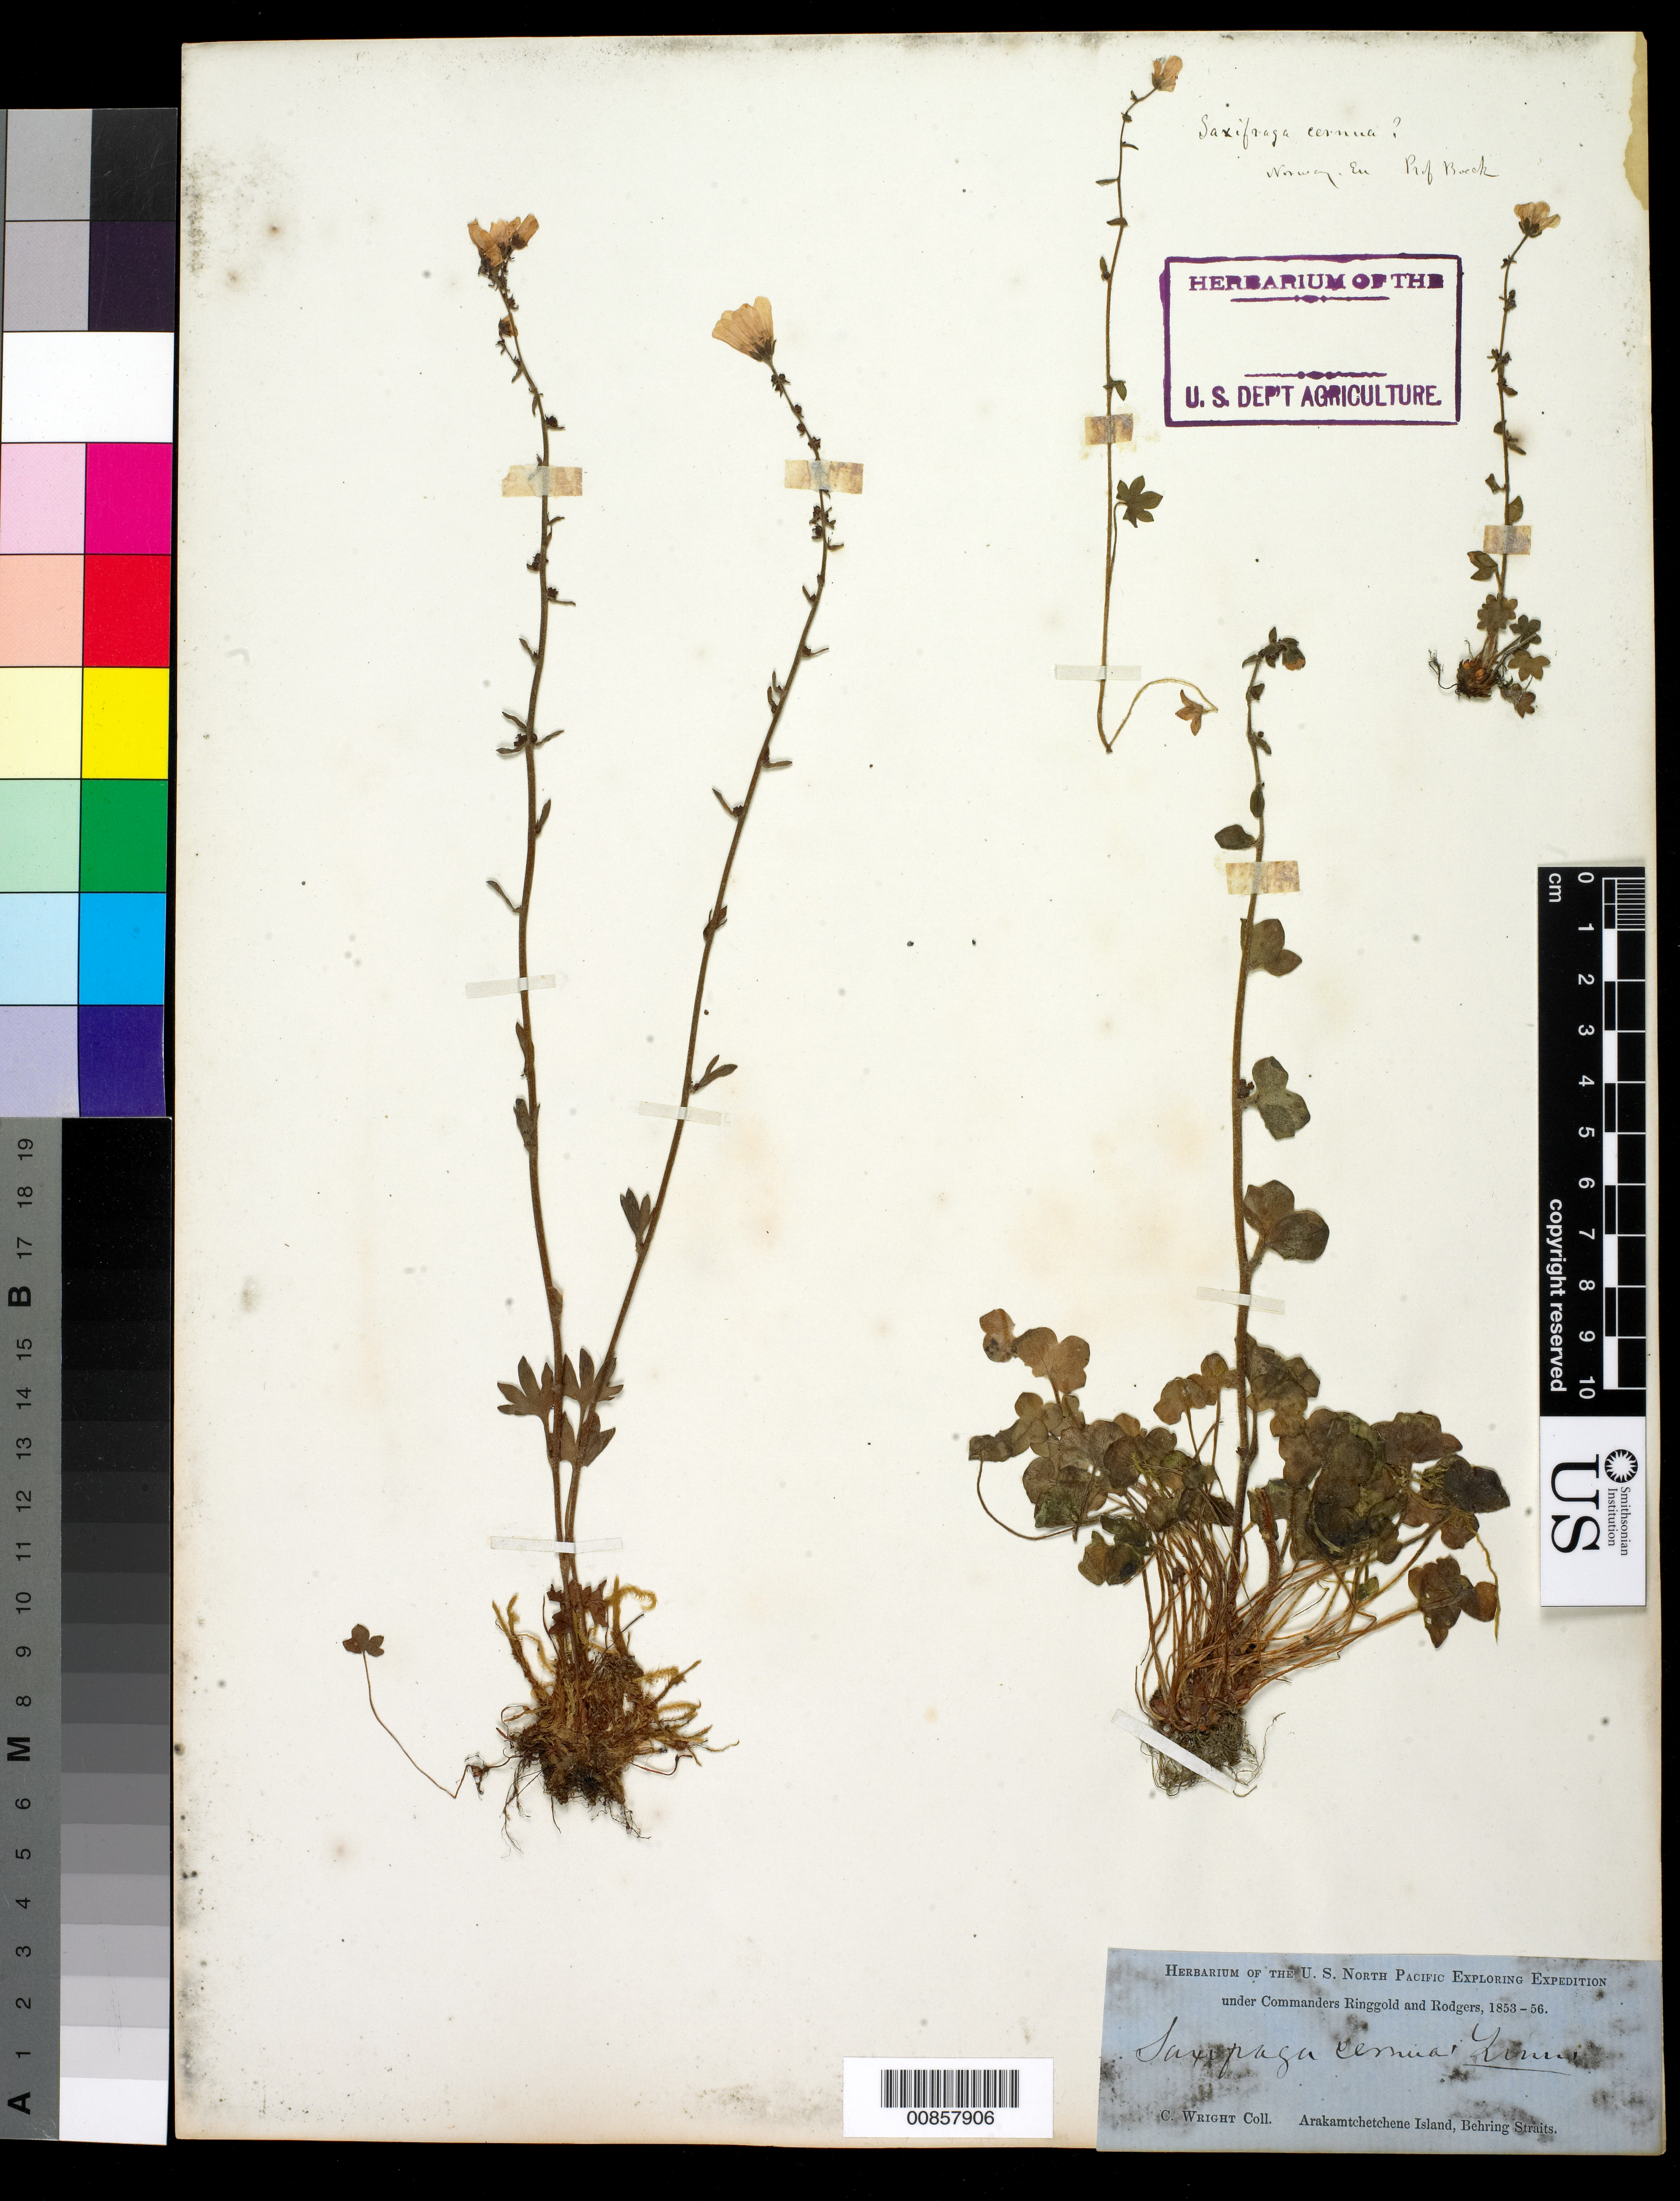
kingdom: Plantae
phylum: Tracheophyta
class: Magnoliopsida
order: Saxifragales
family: Saxifragaceae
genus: Saxifraga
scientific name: Saxifraga cernua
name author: L.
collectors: C. Wright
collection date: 1853/1856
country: Russian Federation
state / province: Chukotka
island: Arakamchechen [Arakamtchetchene]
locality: Behring Straits.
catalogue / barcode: US 99046